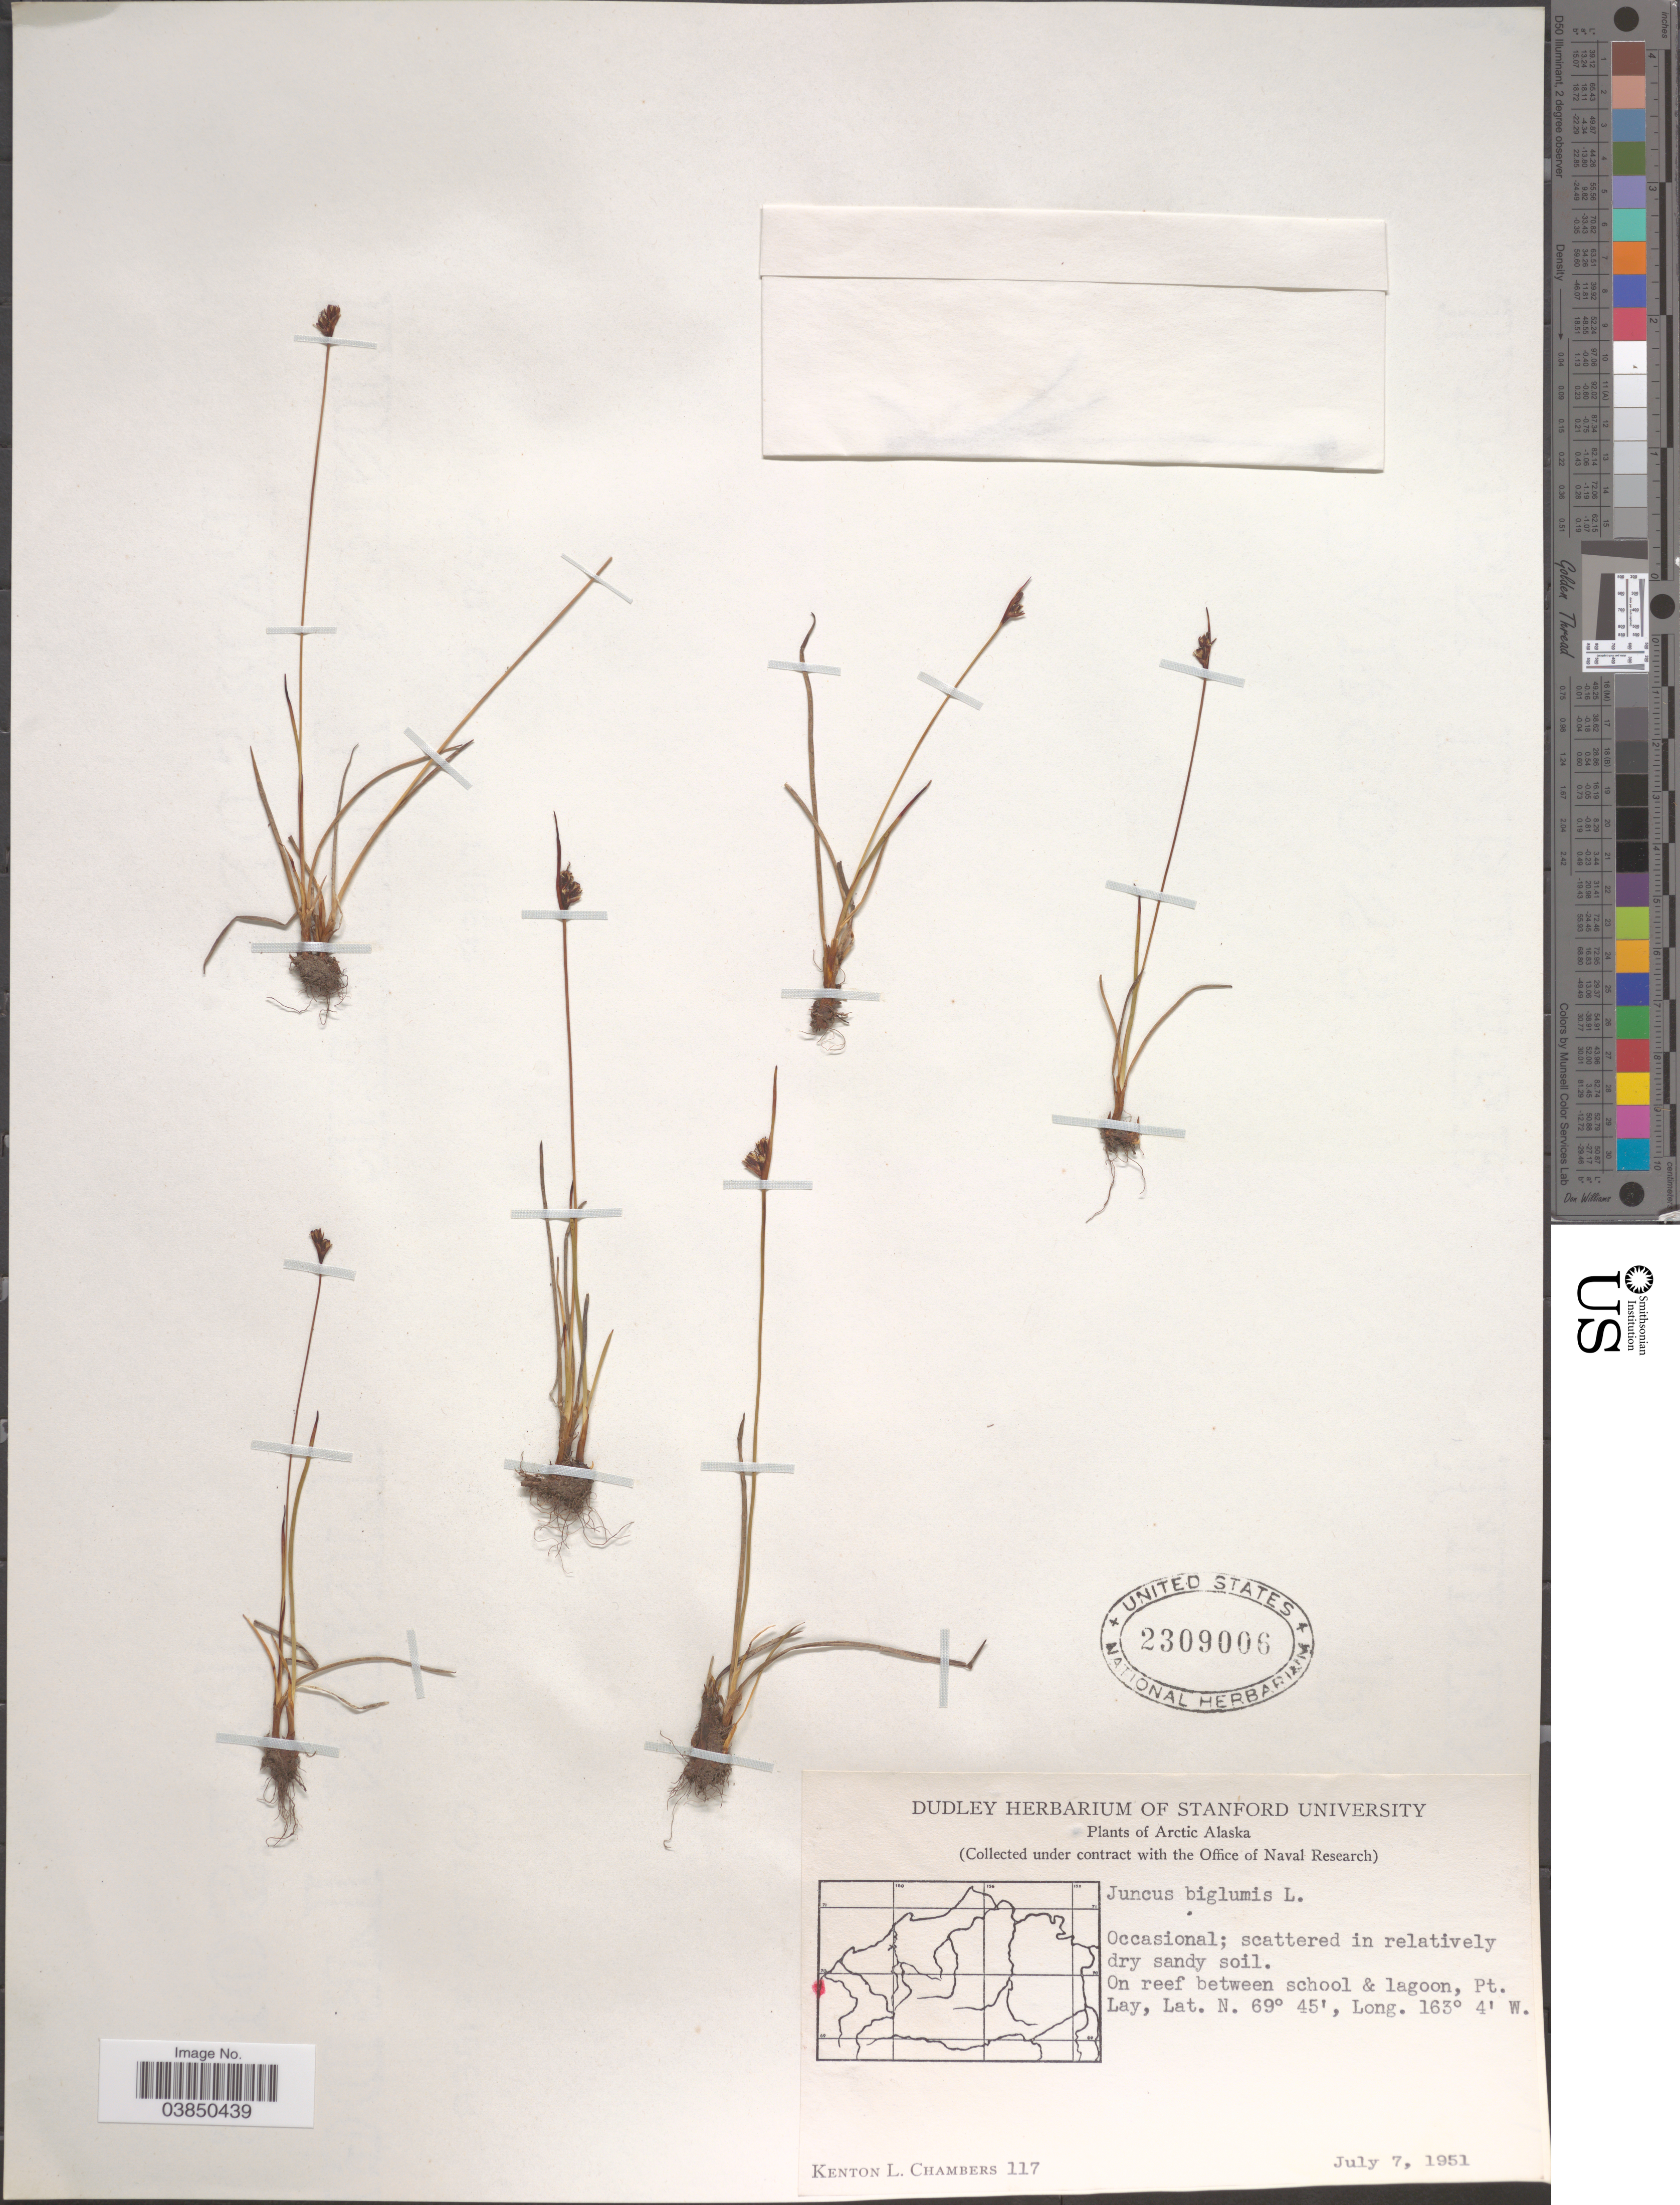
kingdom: Plantae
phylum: Tracheophyta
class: Liliopsida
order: Poales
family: Juncaceae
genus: Juncus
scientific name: Juncus biglumis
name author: L.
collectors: K. L. Chambers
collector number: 117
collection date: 1951-07-07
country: United States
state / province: Alaska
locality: Arctic Alaska. On reef between school & lagoon, Pt. Lay.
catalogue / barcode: US 2309006